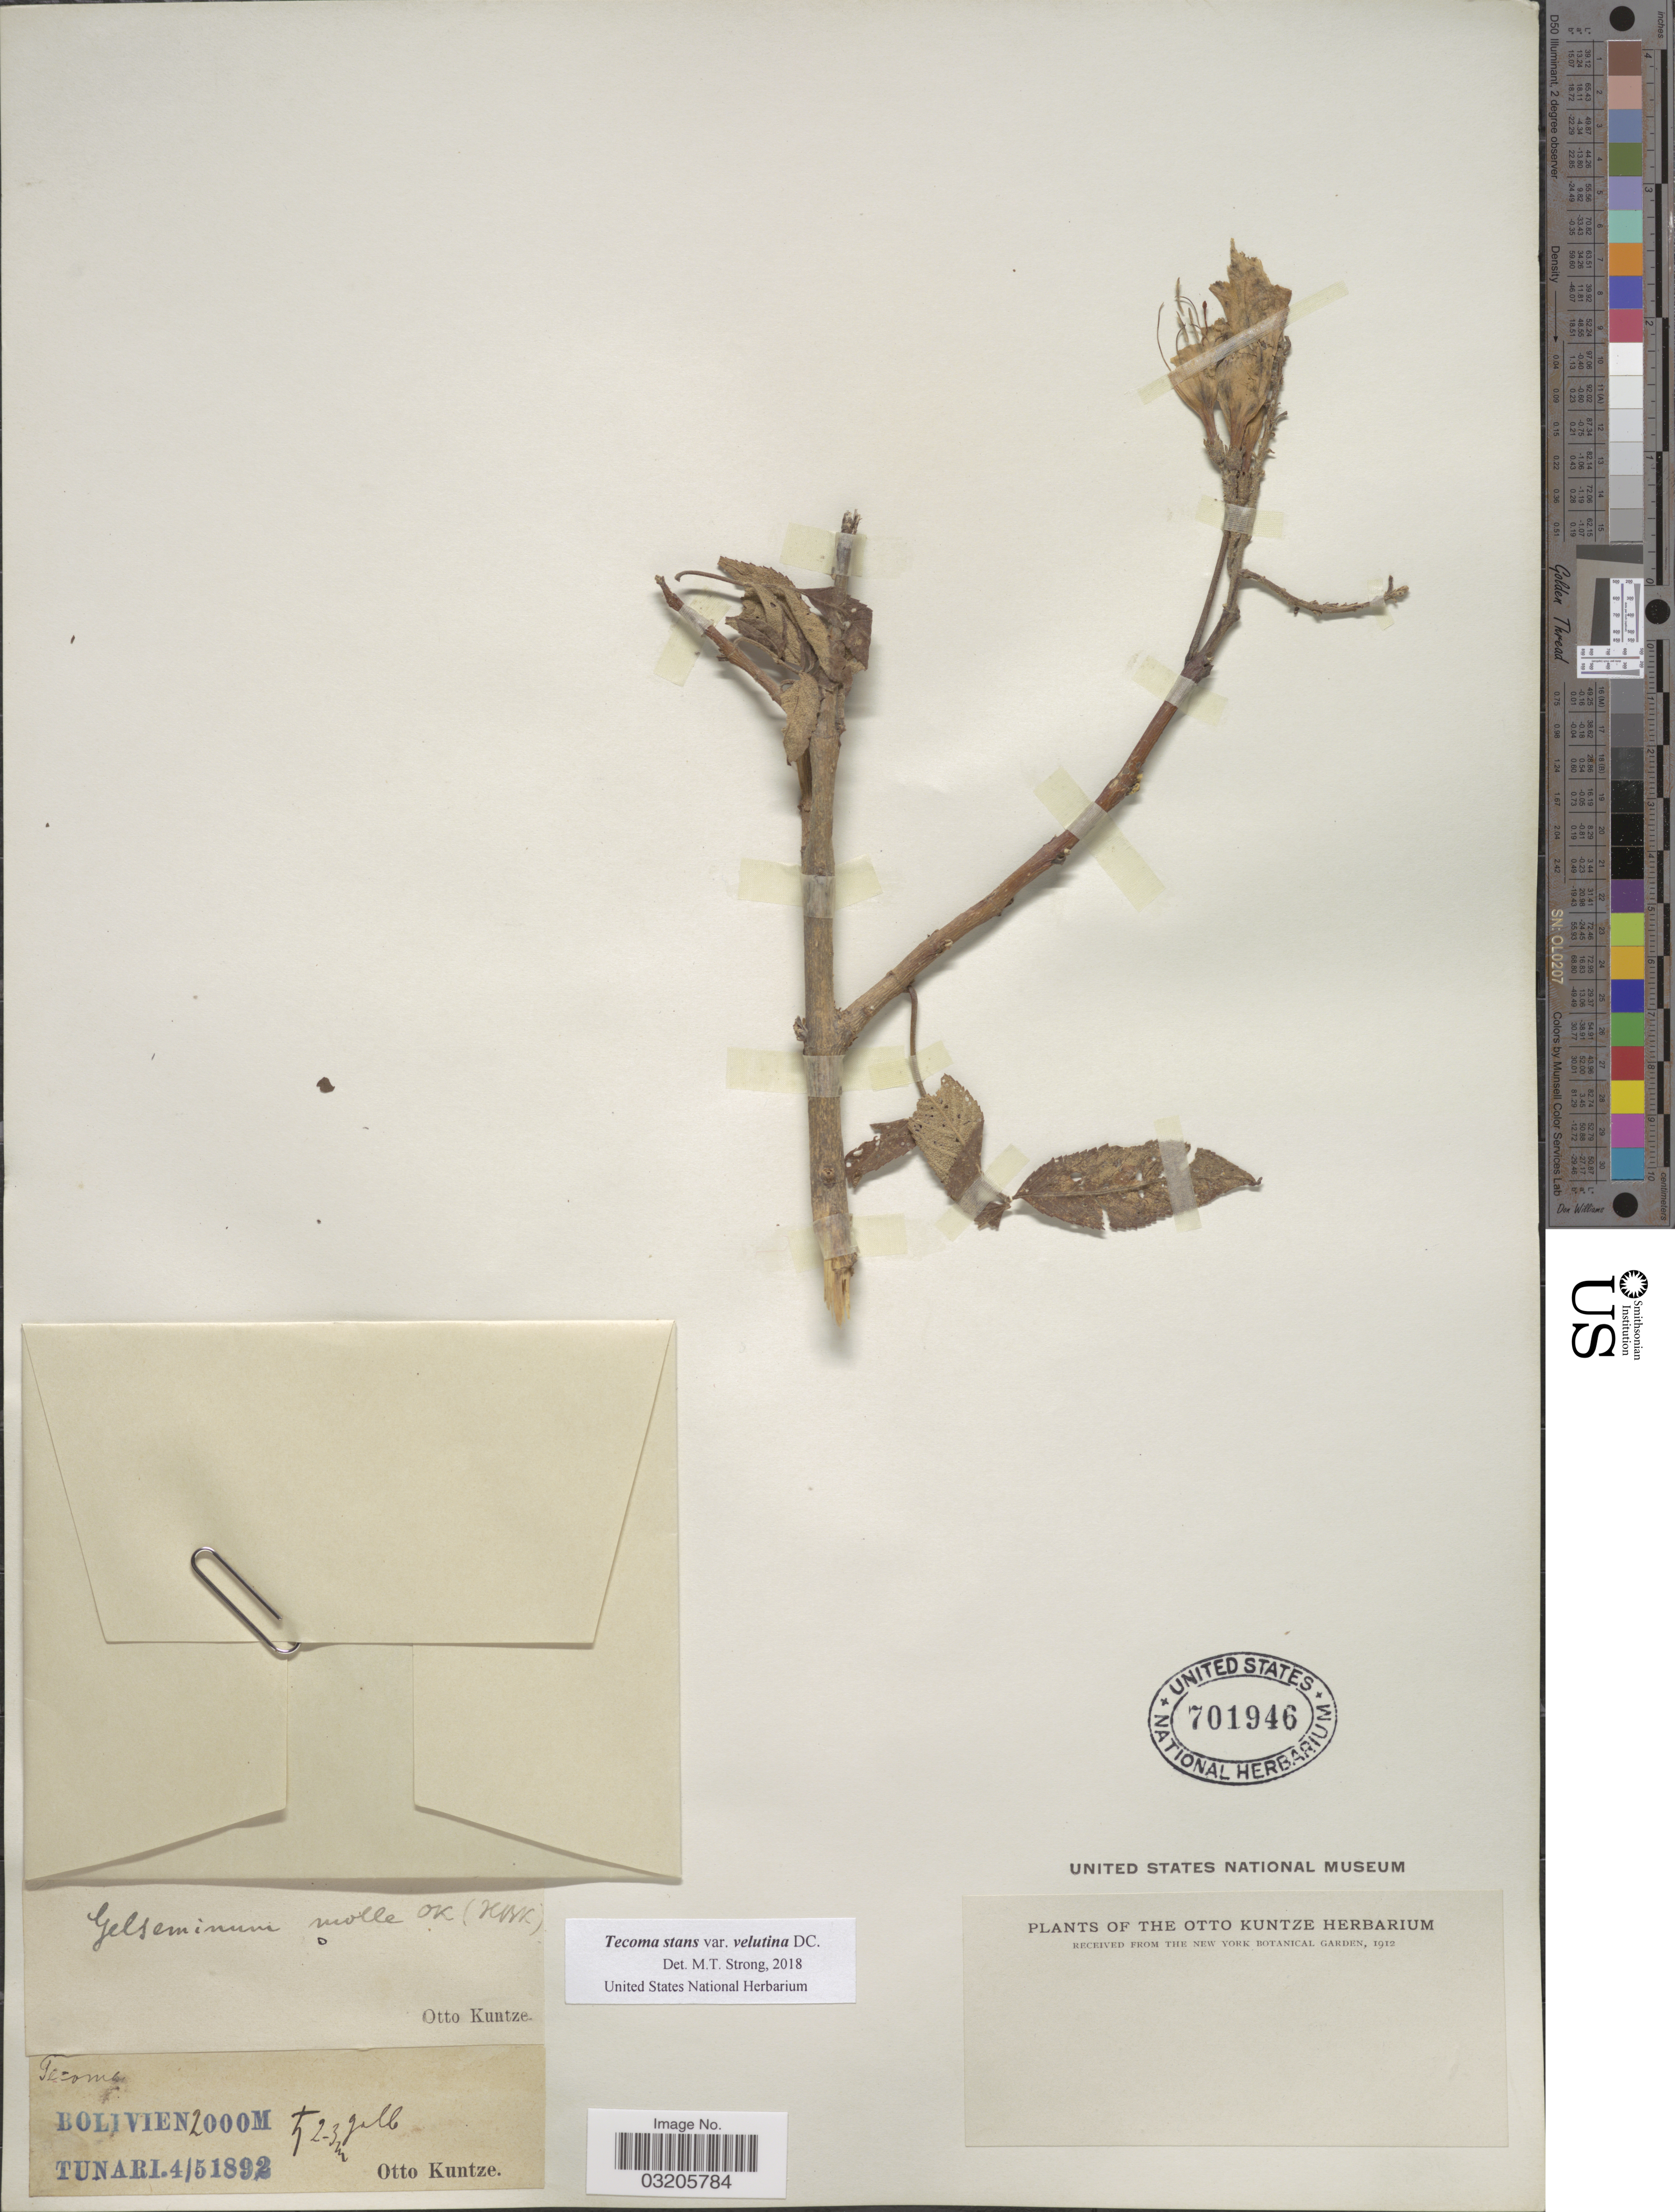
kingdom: Plantae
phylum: Tracheophyta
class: Magnoliopsida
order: Lamiales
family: Bignoniaceae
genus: Tecoma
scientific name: Tecoma stans var. velutina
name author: DC.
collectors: C.E.O. Kuntze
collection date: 1892-05-04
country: Bolivia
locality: Tunari.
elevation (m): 2000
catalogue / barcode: US 701946